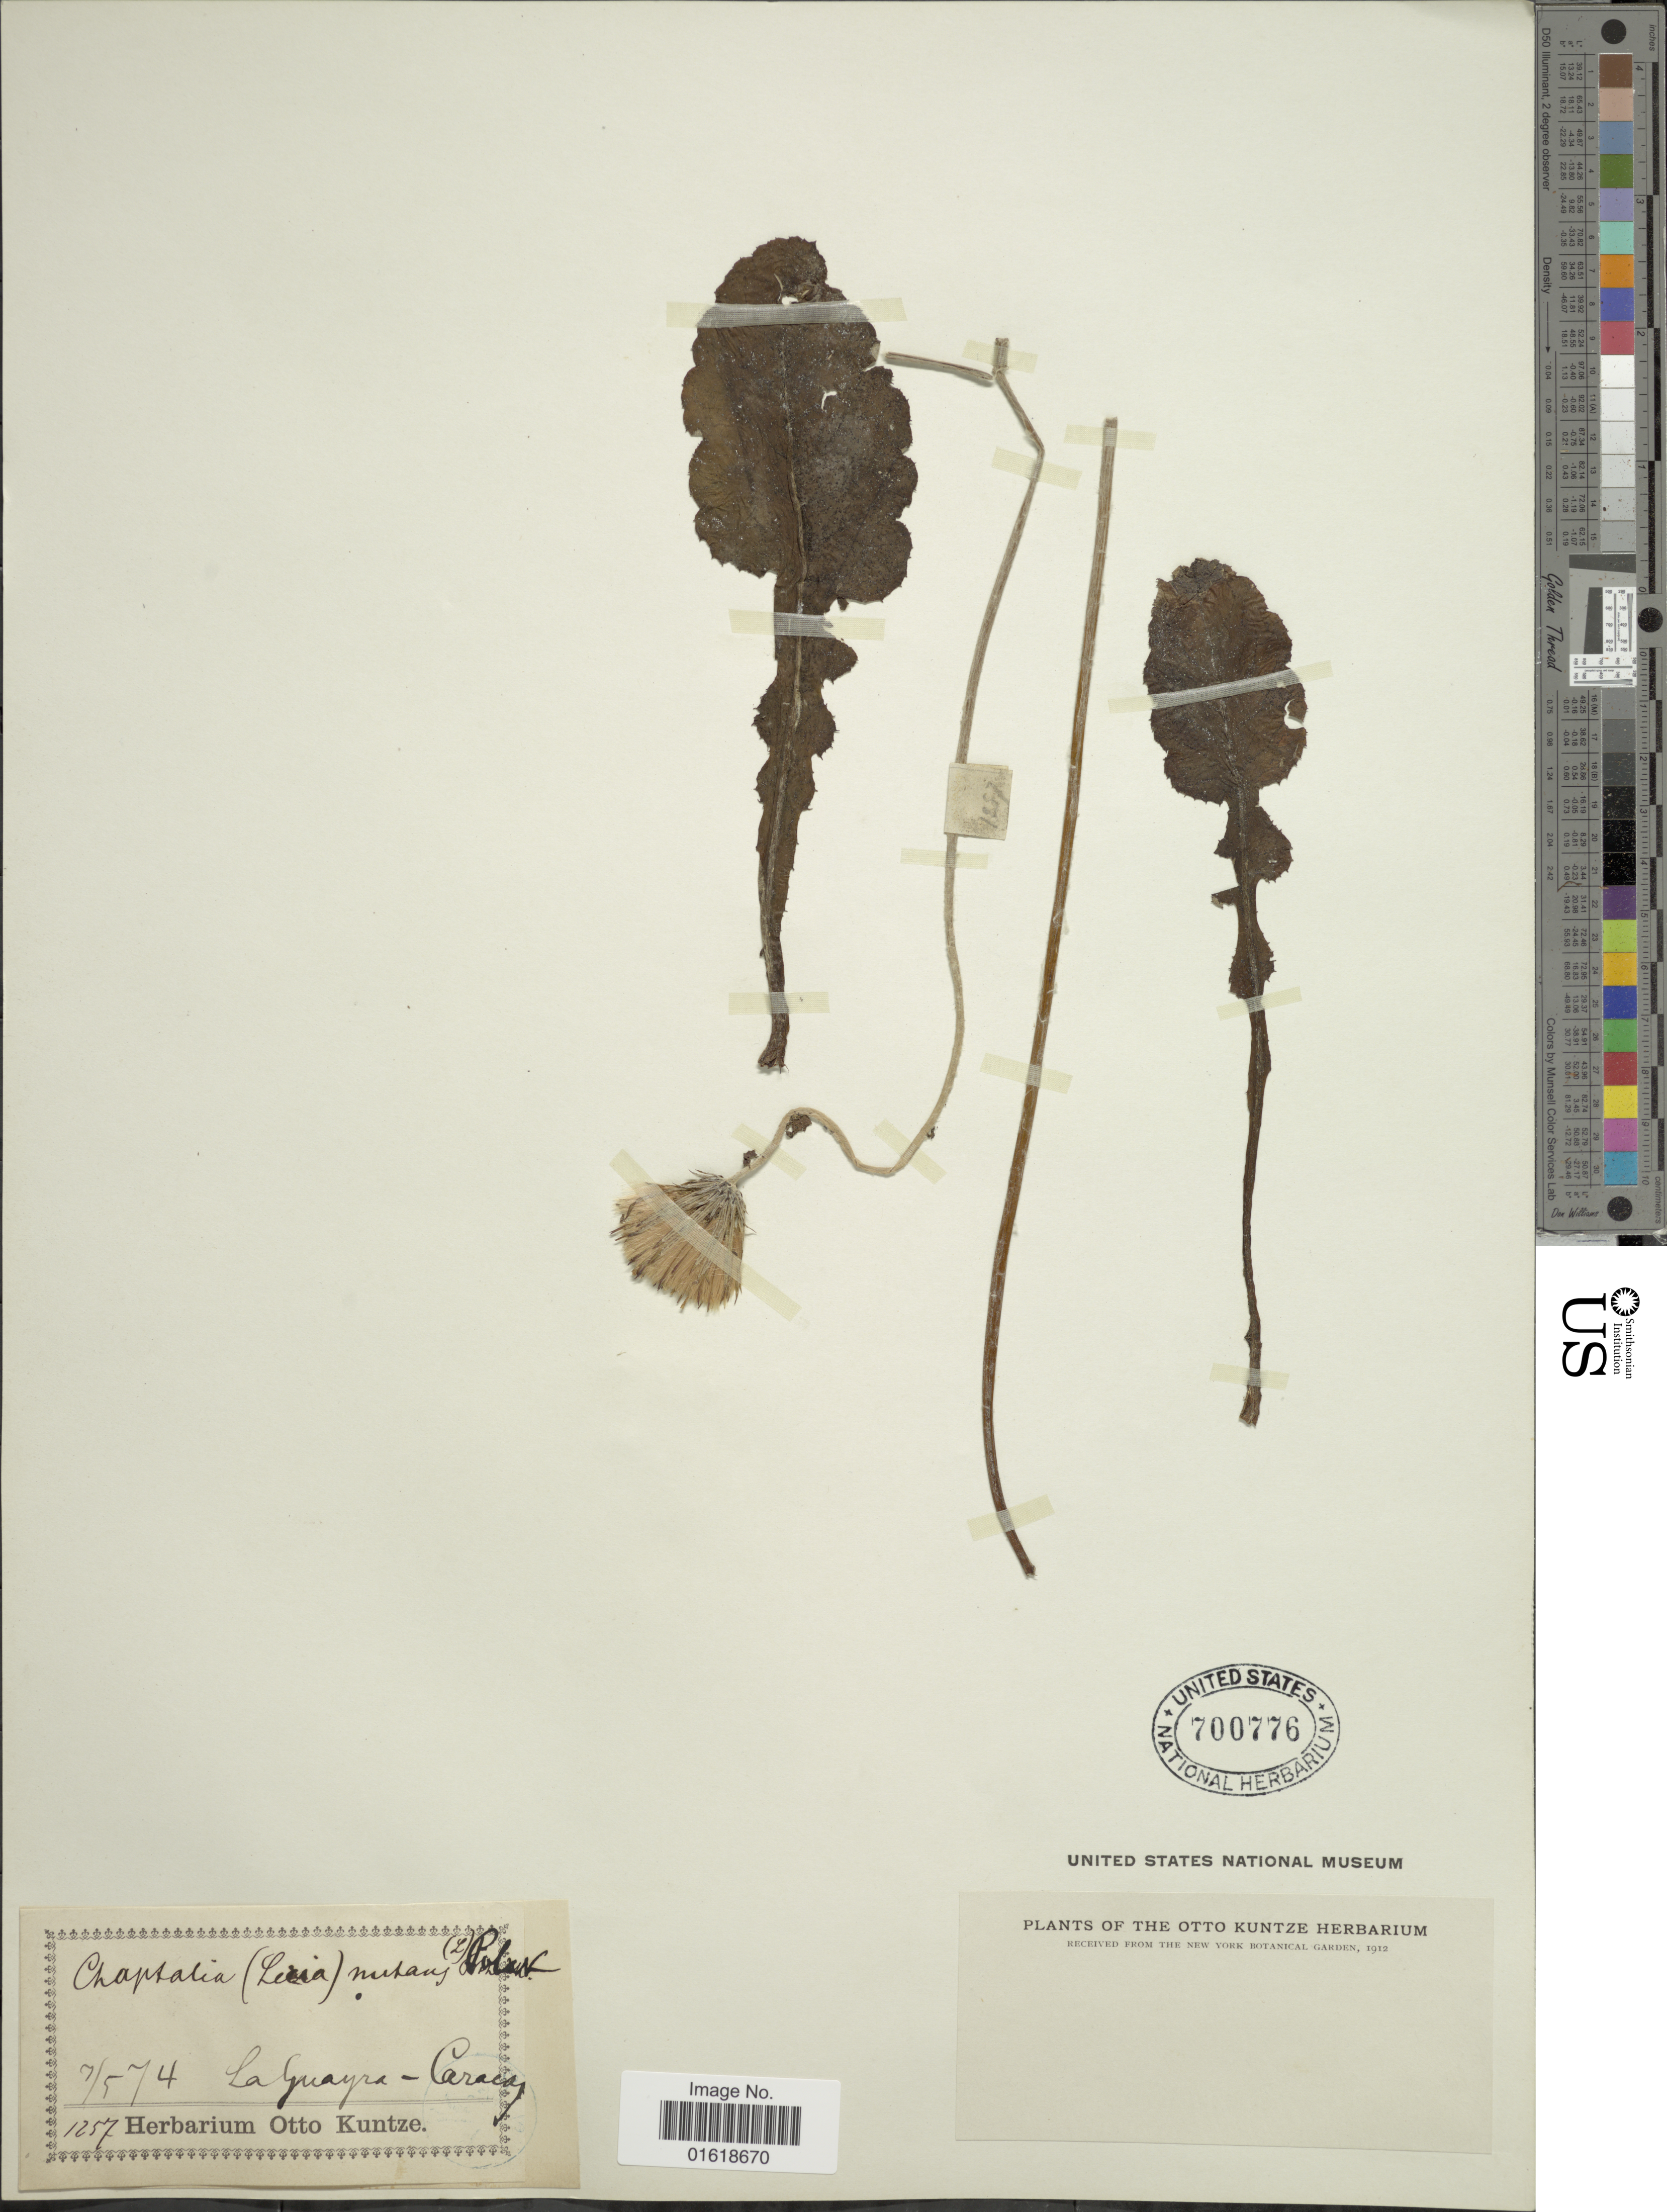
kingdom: Plantae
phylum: Tracheophyta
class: Magnoliopsida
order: Asterales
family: Asteraceae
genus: Chaptalia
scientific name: Chaptalia nutans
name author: (L.) Pol.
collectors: ex herb. Otto Kuntze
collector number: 1257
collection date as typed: Transcribed d/m/y: 7/5/74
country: Colombia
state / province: La Guajira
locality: La Guayra - Caracas.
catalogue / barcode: US 700776